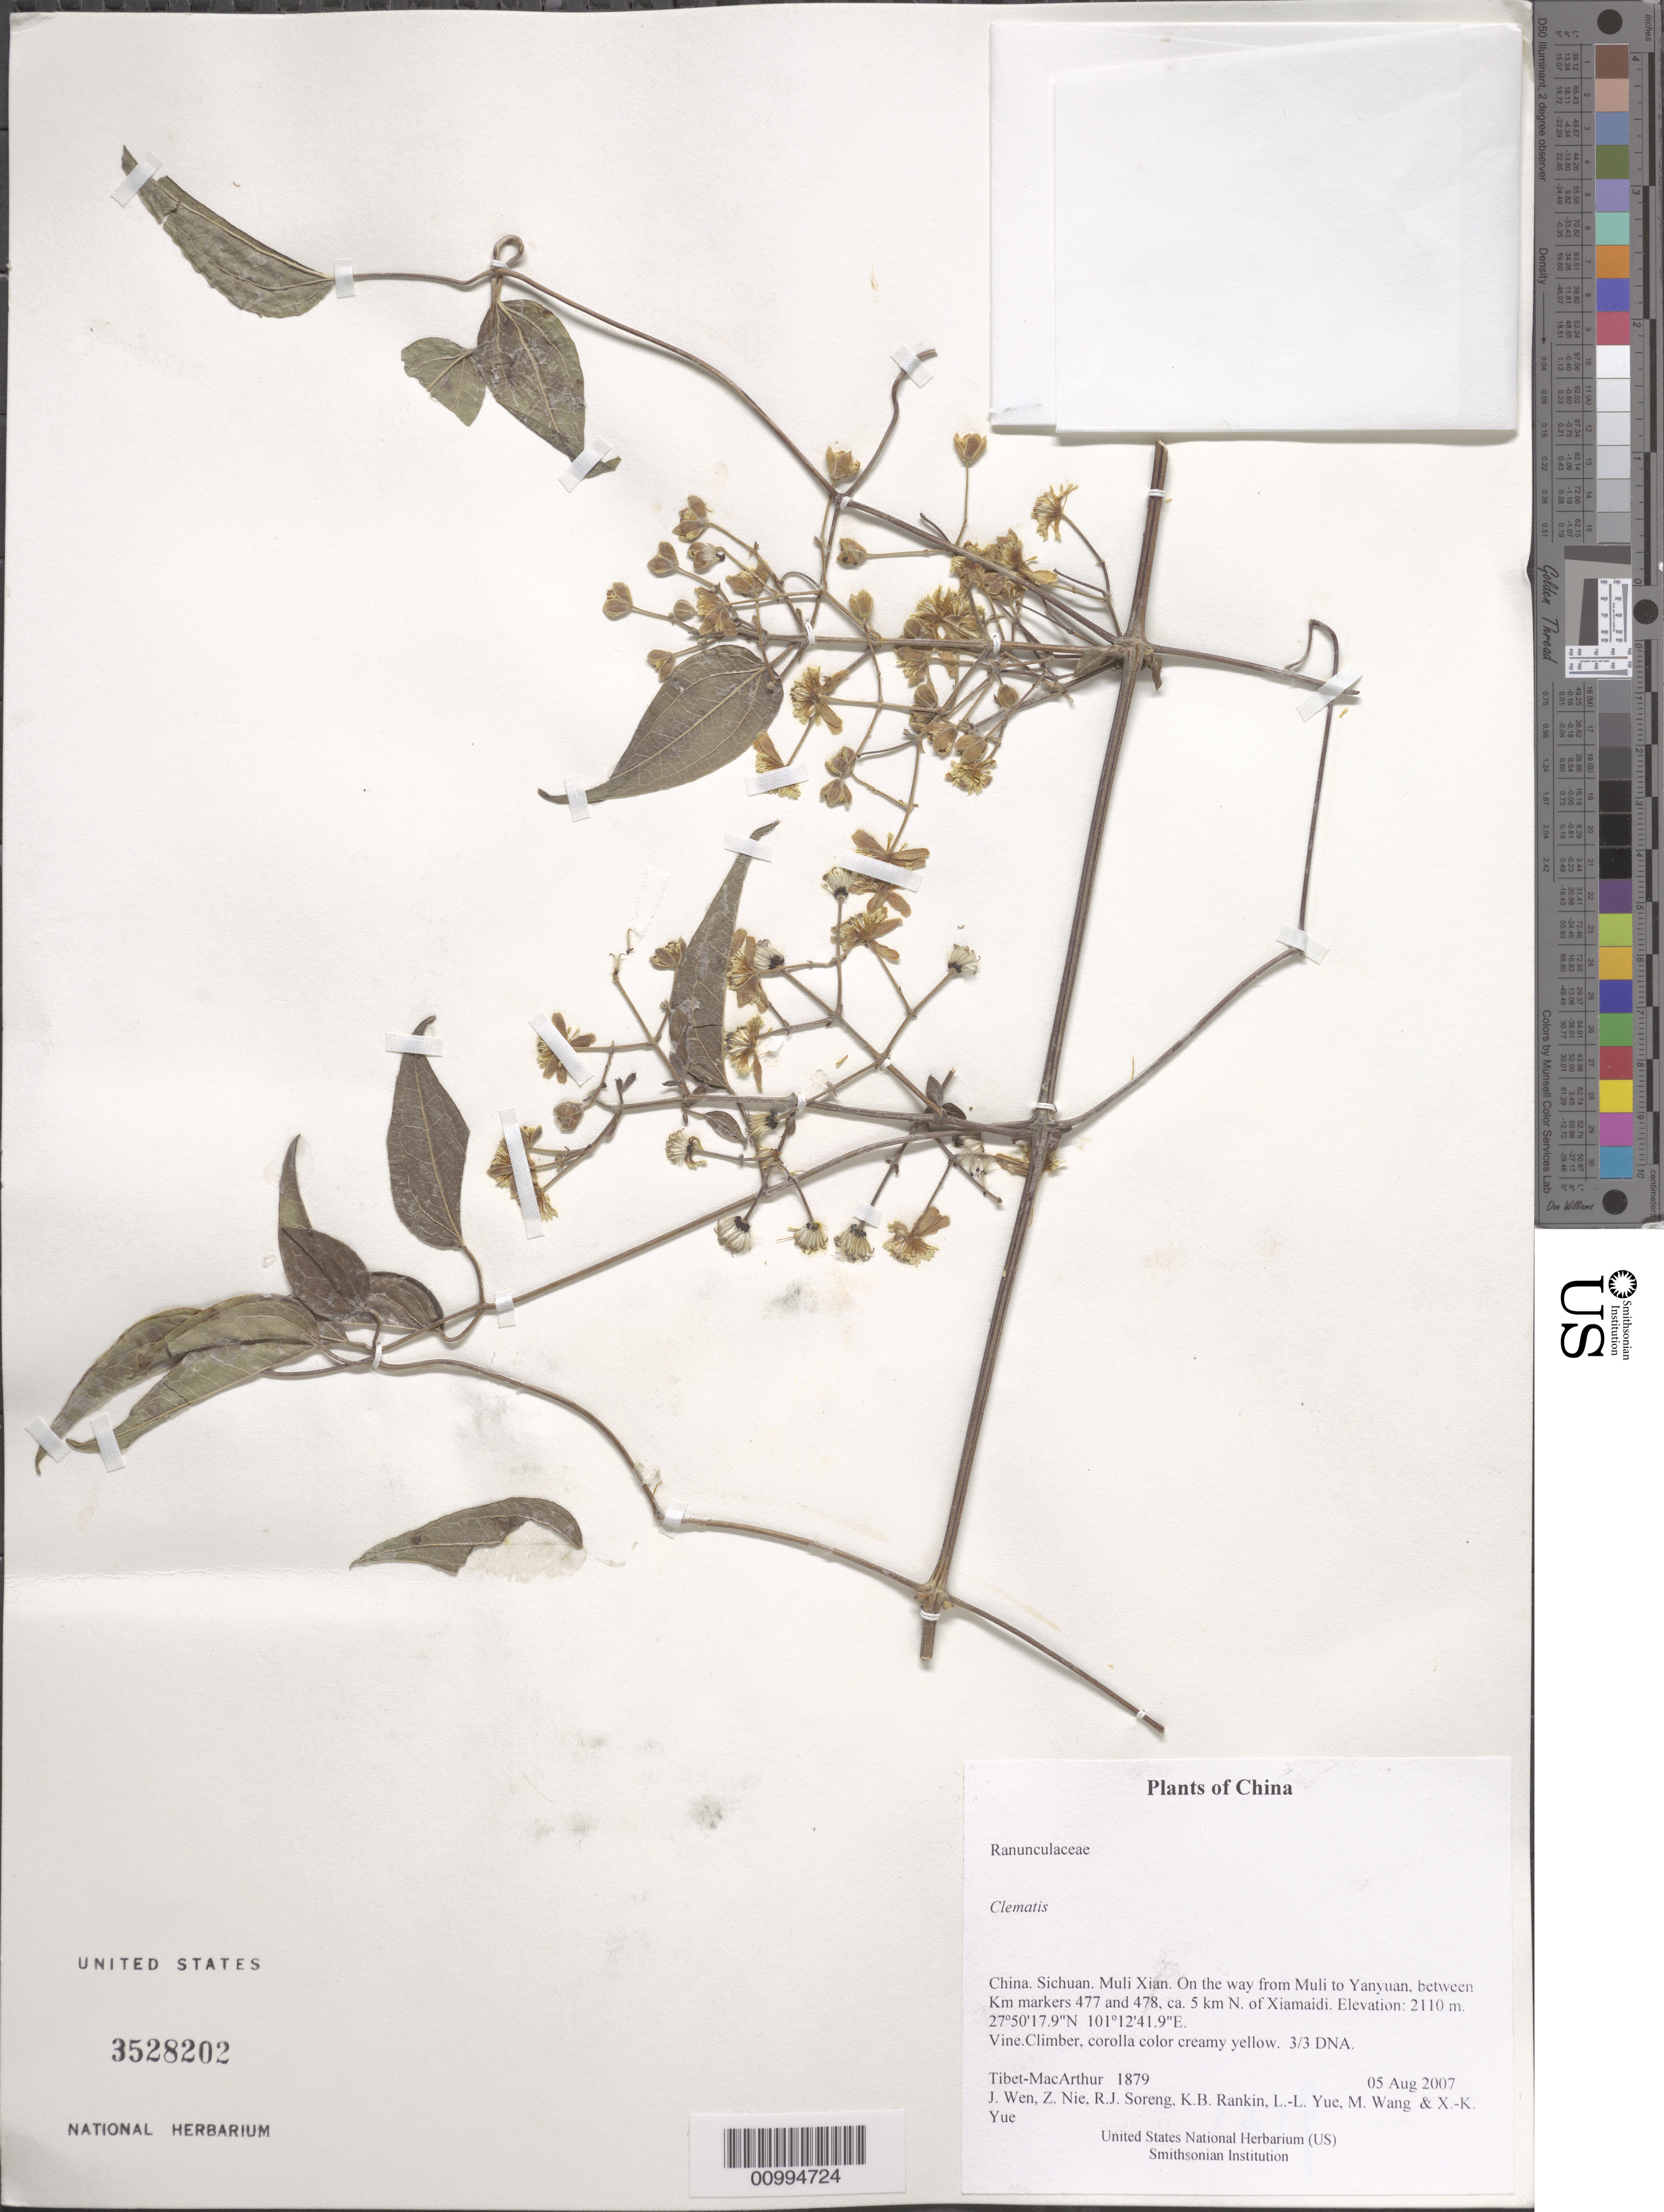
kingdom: Plantae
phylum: Tracheophyta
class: Magnoliopsida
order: Ranunculales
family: Ranunculaceae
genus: Clematis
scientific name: Clematis sp.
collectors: Tibet-MacArthur, J. Wen, Z. Nie, R. J. Soreng, K. Rankin, L. Yue, M. Wang & X. Yue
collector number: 1879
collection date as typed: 05 Aug 2007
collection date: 2007-08-05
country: China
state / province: Sichuan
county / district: Muli Xian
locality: On the way from Muli to Yanyuan, between Km markers 477 and 478, ca. 5 km N. of Xiamaidi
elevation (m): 2110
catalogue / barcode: US 3528202